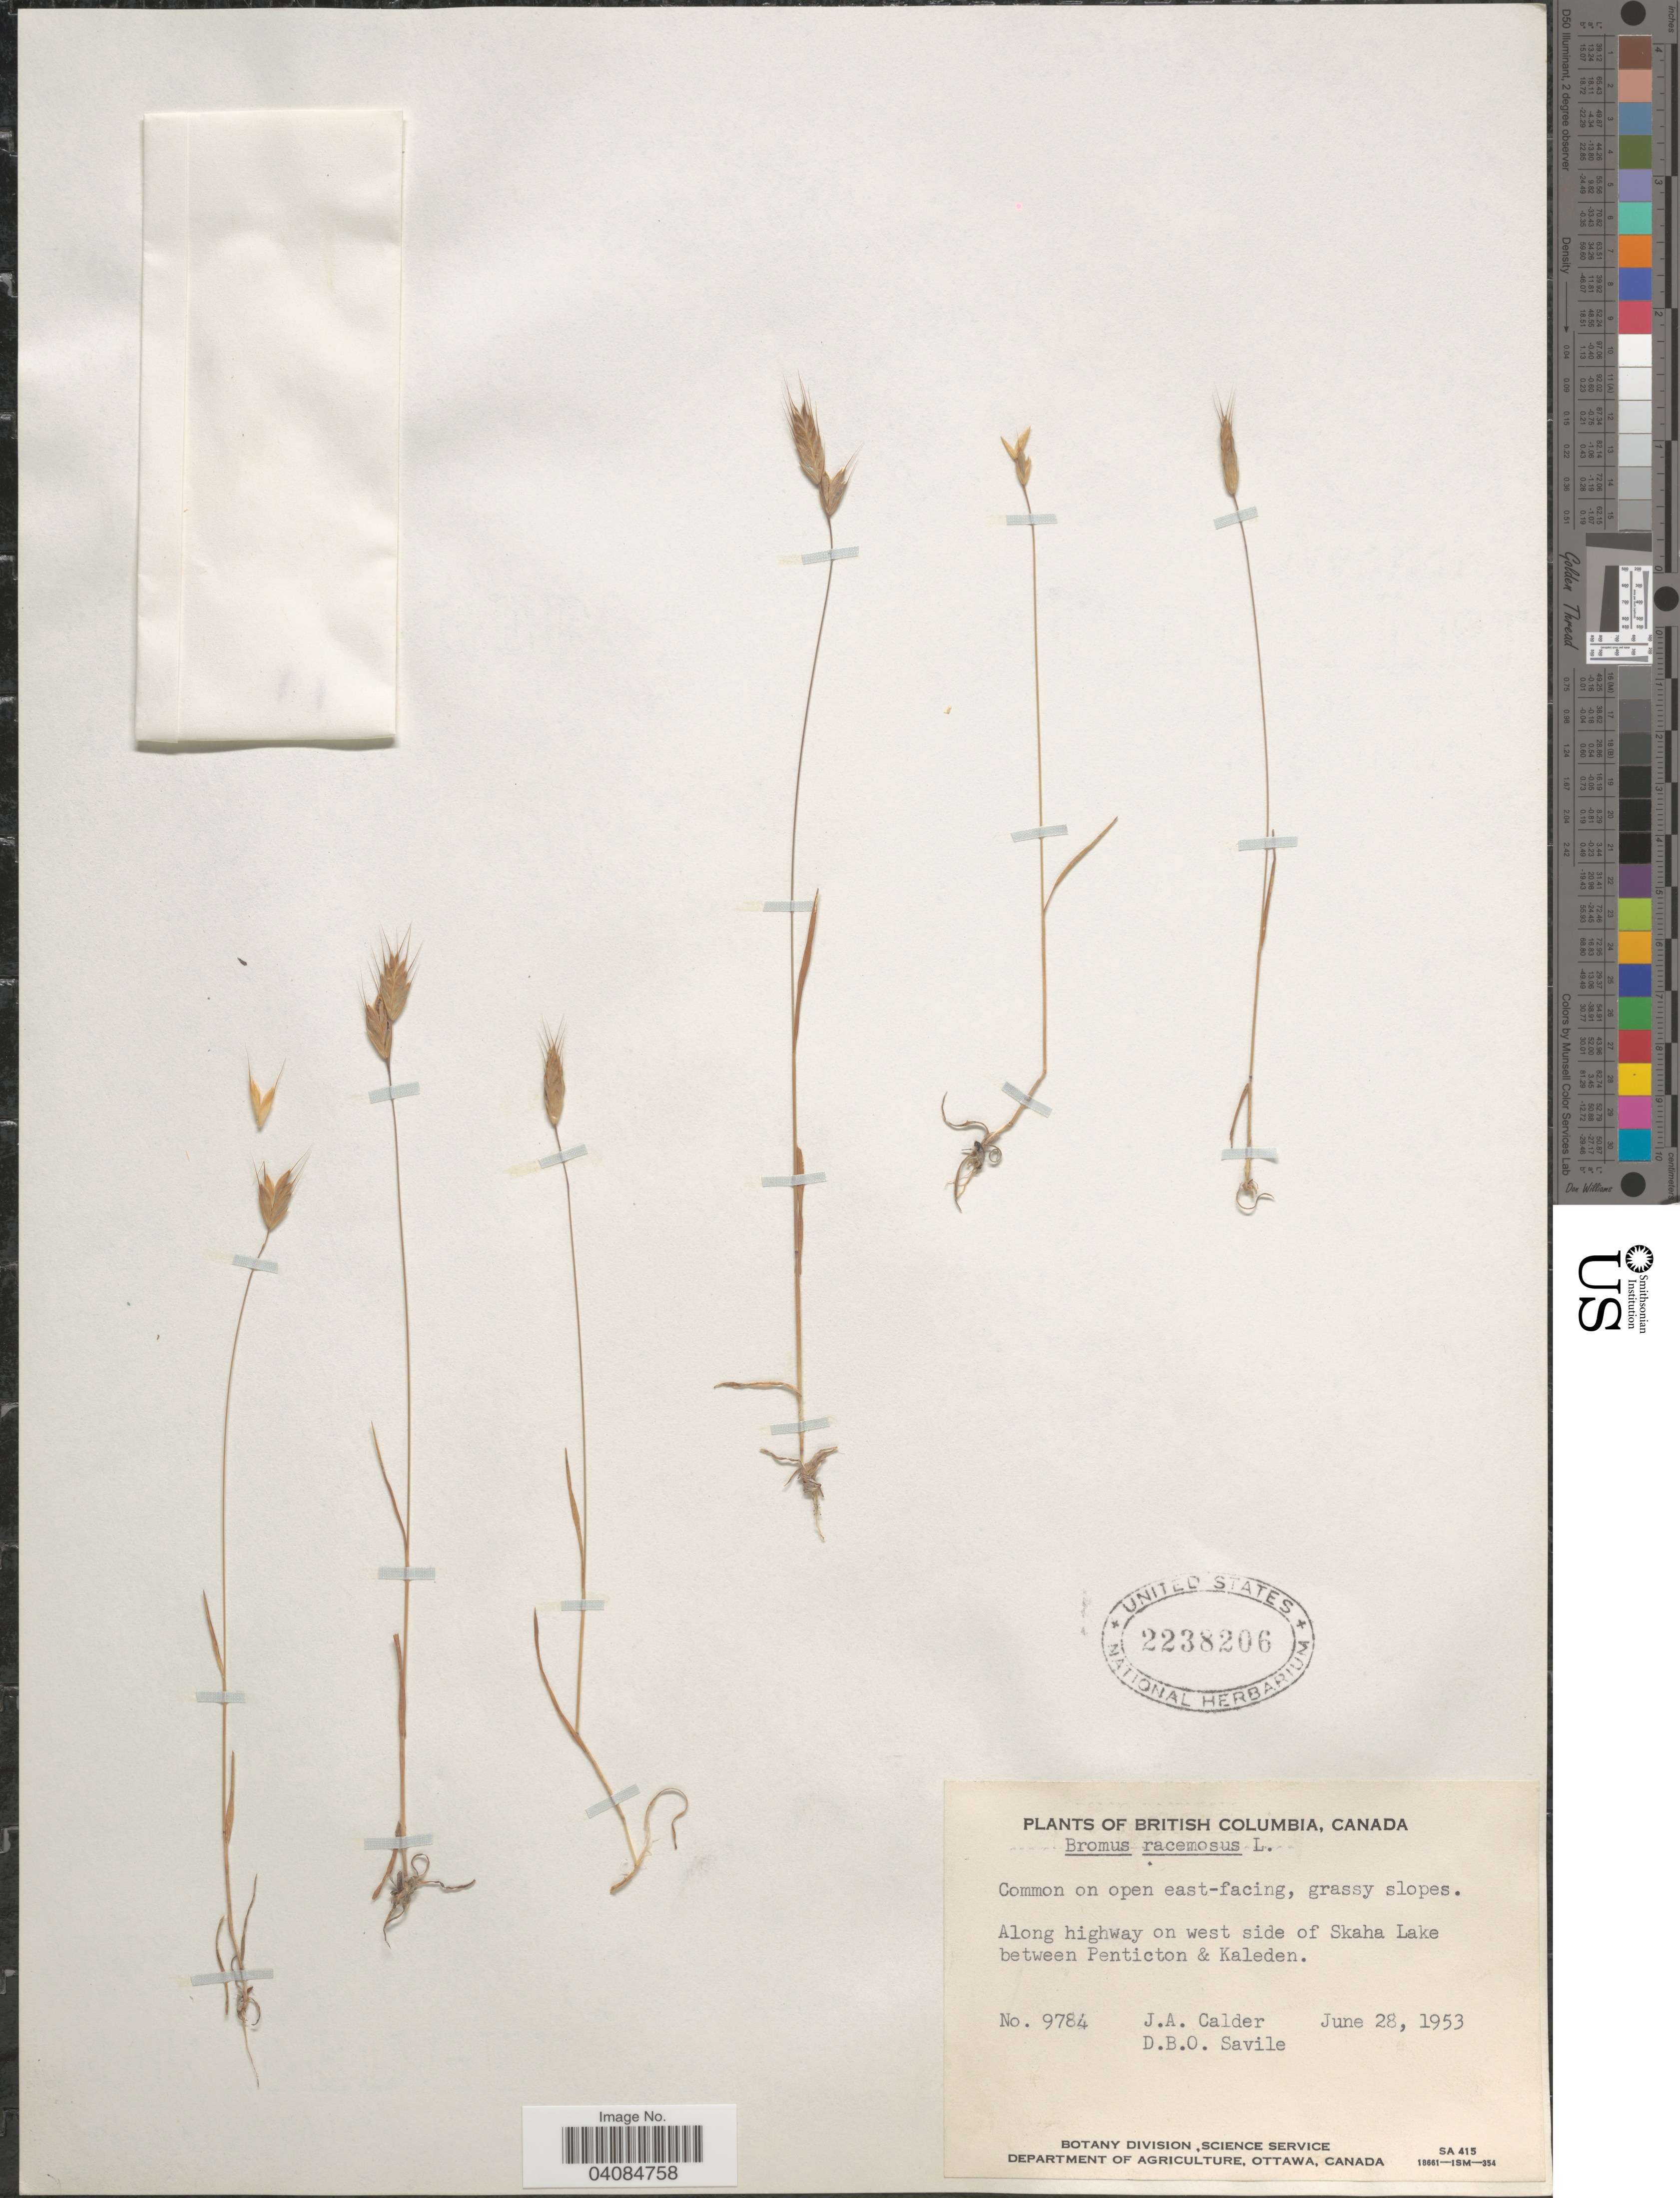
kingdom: Plantae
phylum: Tracheophyta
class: Liliopsida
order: Poales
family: Poaceae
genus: Bromus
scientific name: Bromus racemosus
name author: L.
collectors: J. A. Calder & D. Savile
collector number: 9784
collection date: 1953-06-28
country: Canada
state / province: British Columbia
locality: Common on open east-facing, grassy slopes. Along highway on west side of Skaha Lake between Penticton & Kaleden.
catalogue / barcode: US 2238206